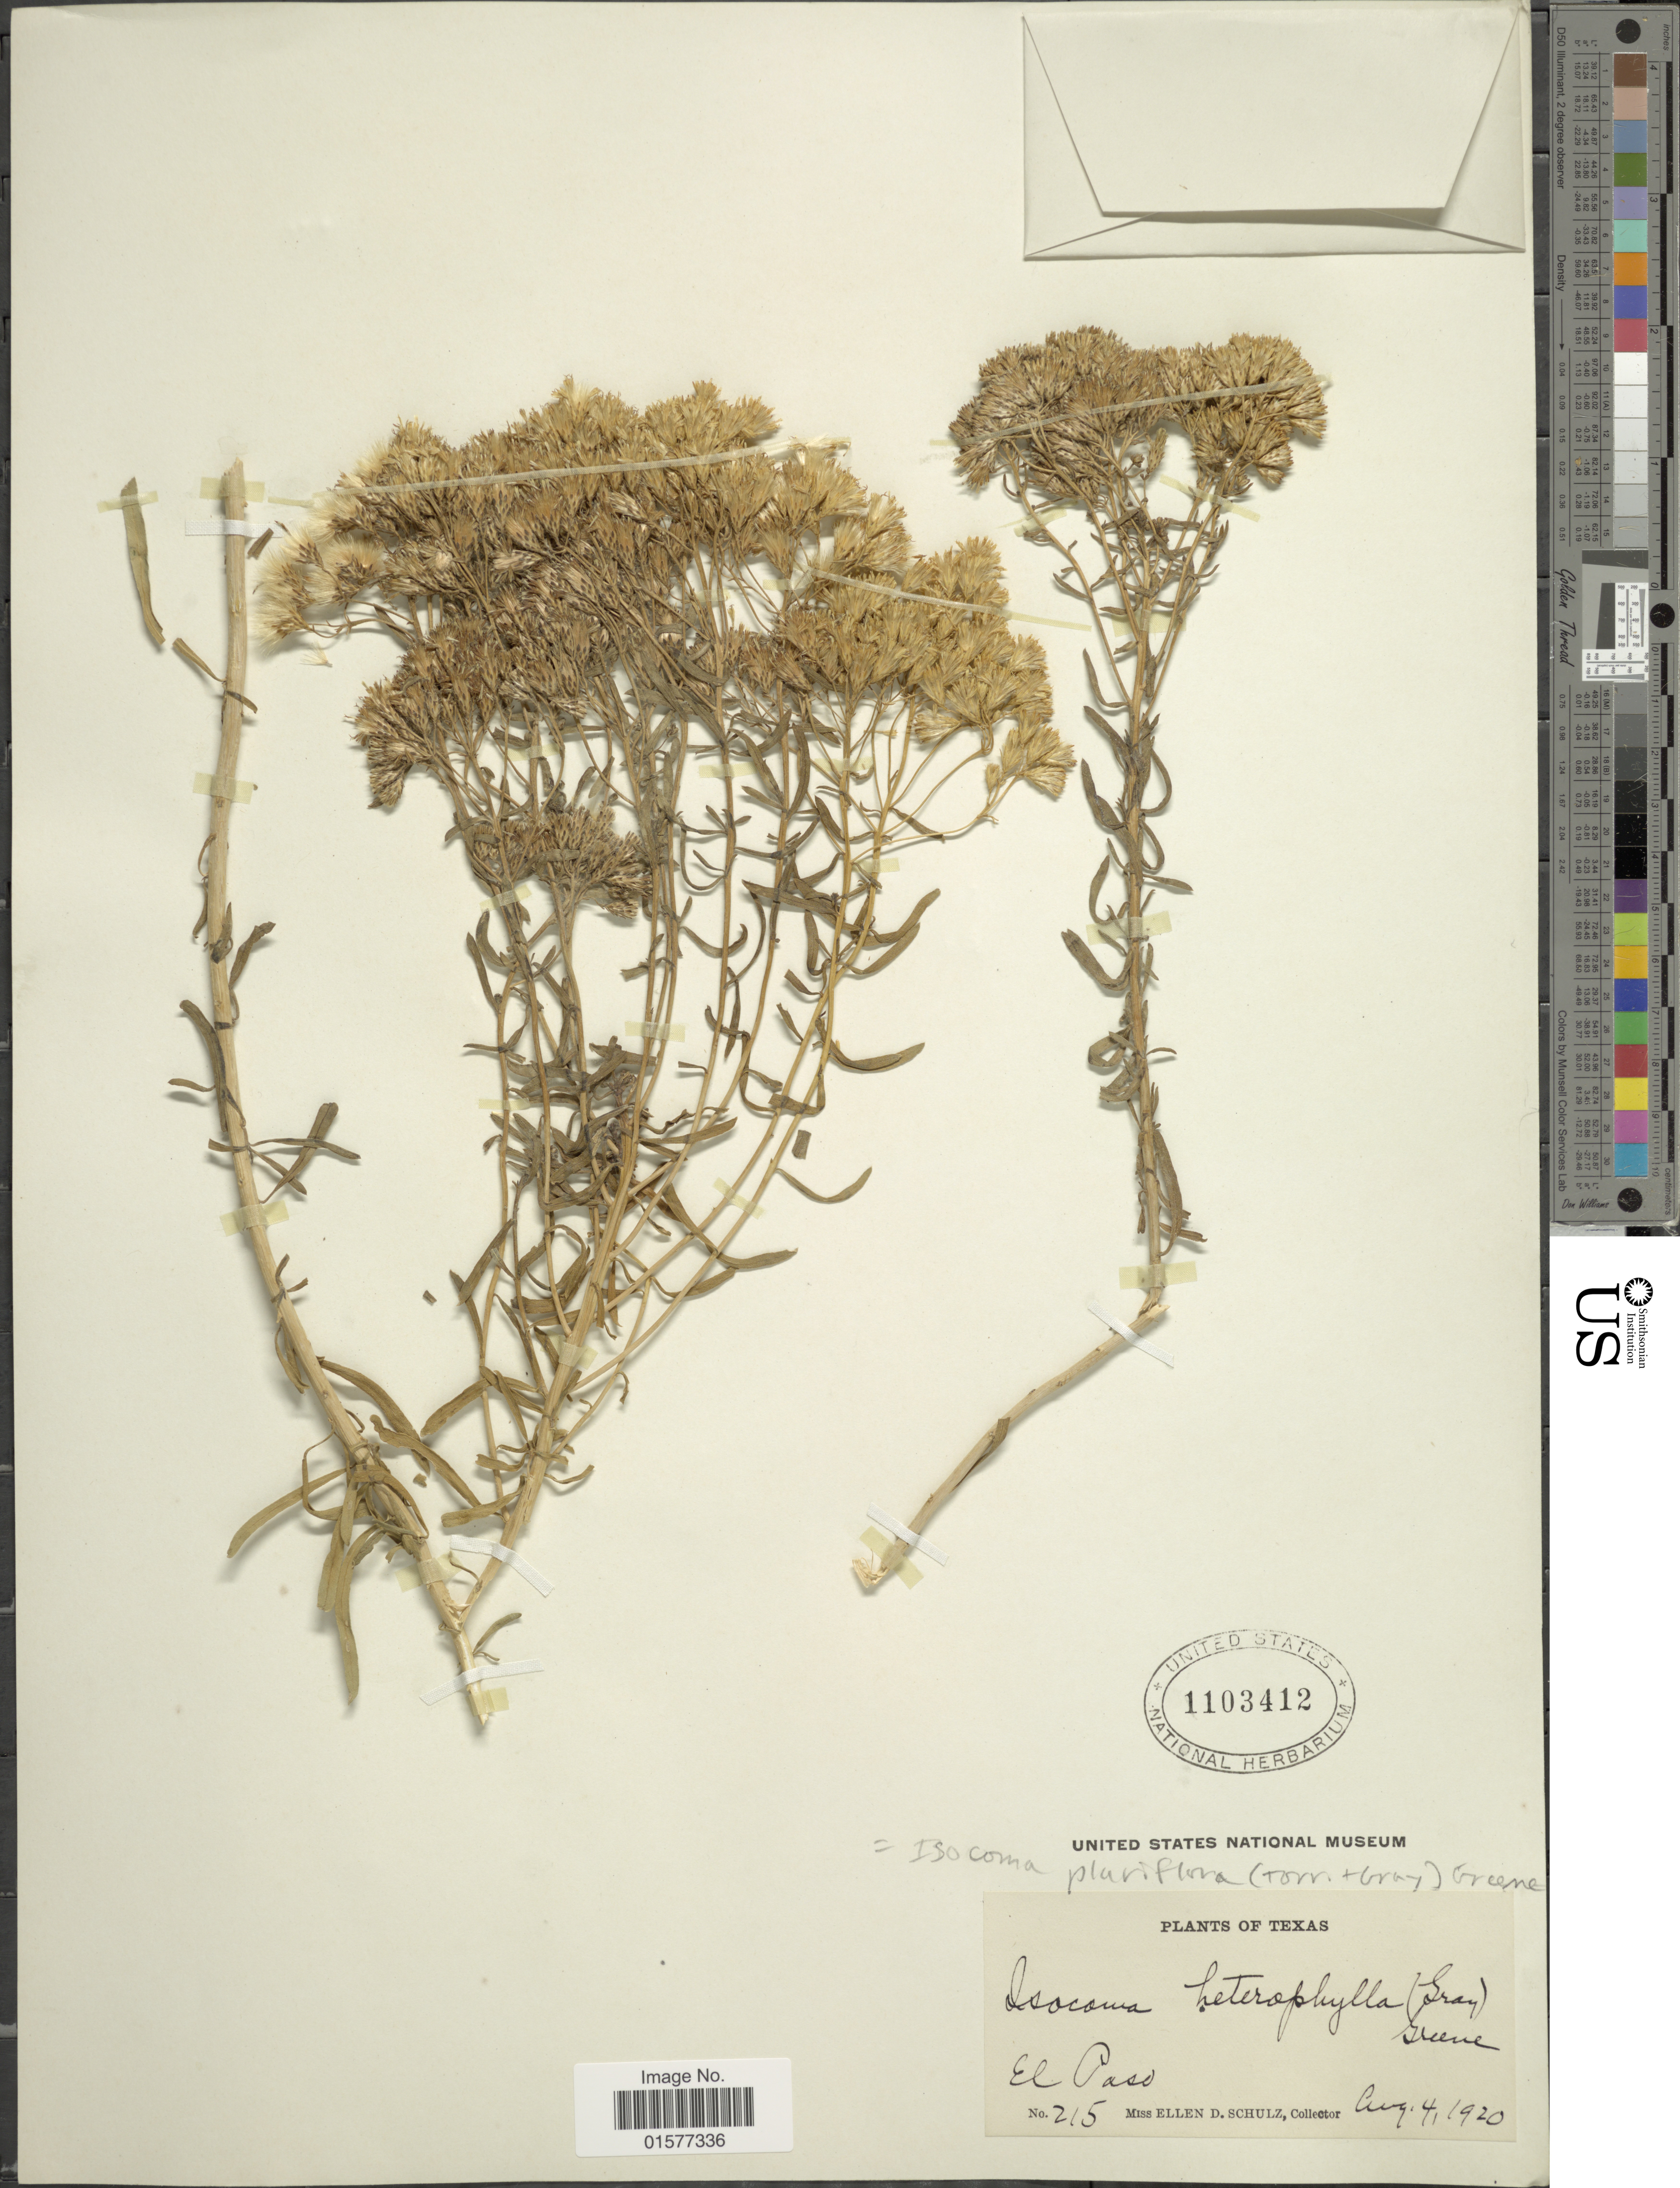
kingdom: Plantae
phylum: Tracheophyta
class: Magnoliopsida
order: Asterales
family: Asteraceae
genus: Isocoma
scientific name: Isocoma pluriflora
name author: (Torr. & A. Gray) Greene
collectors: E. D. Schulz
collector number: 215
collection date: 1920-08-04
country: United States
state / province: Texas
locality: El Paso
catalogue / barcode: US 1103412